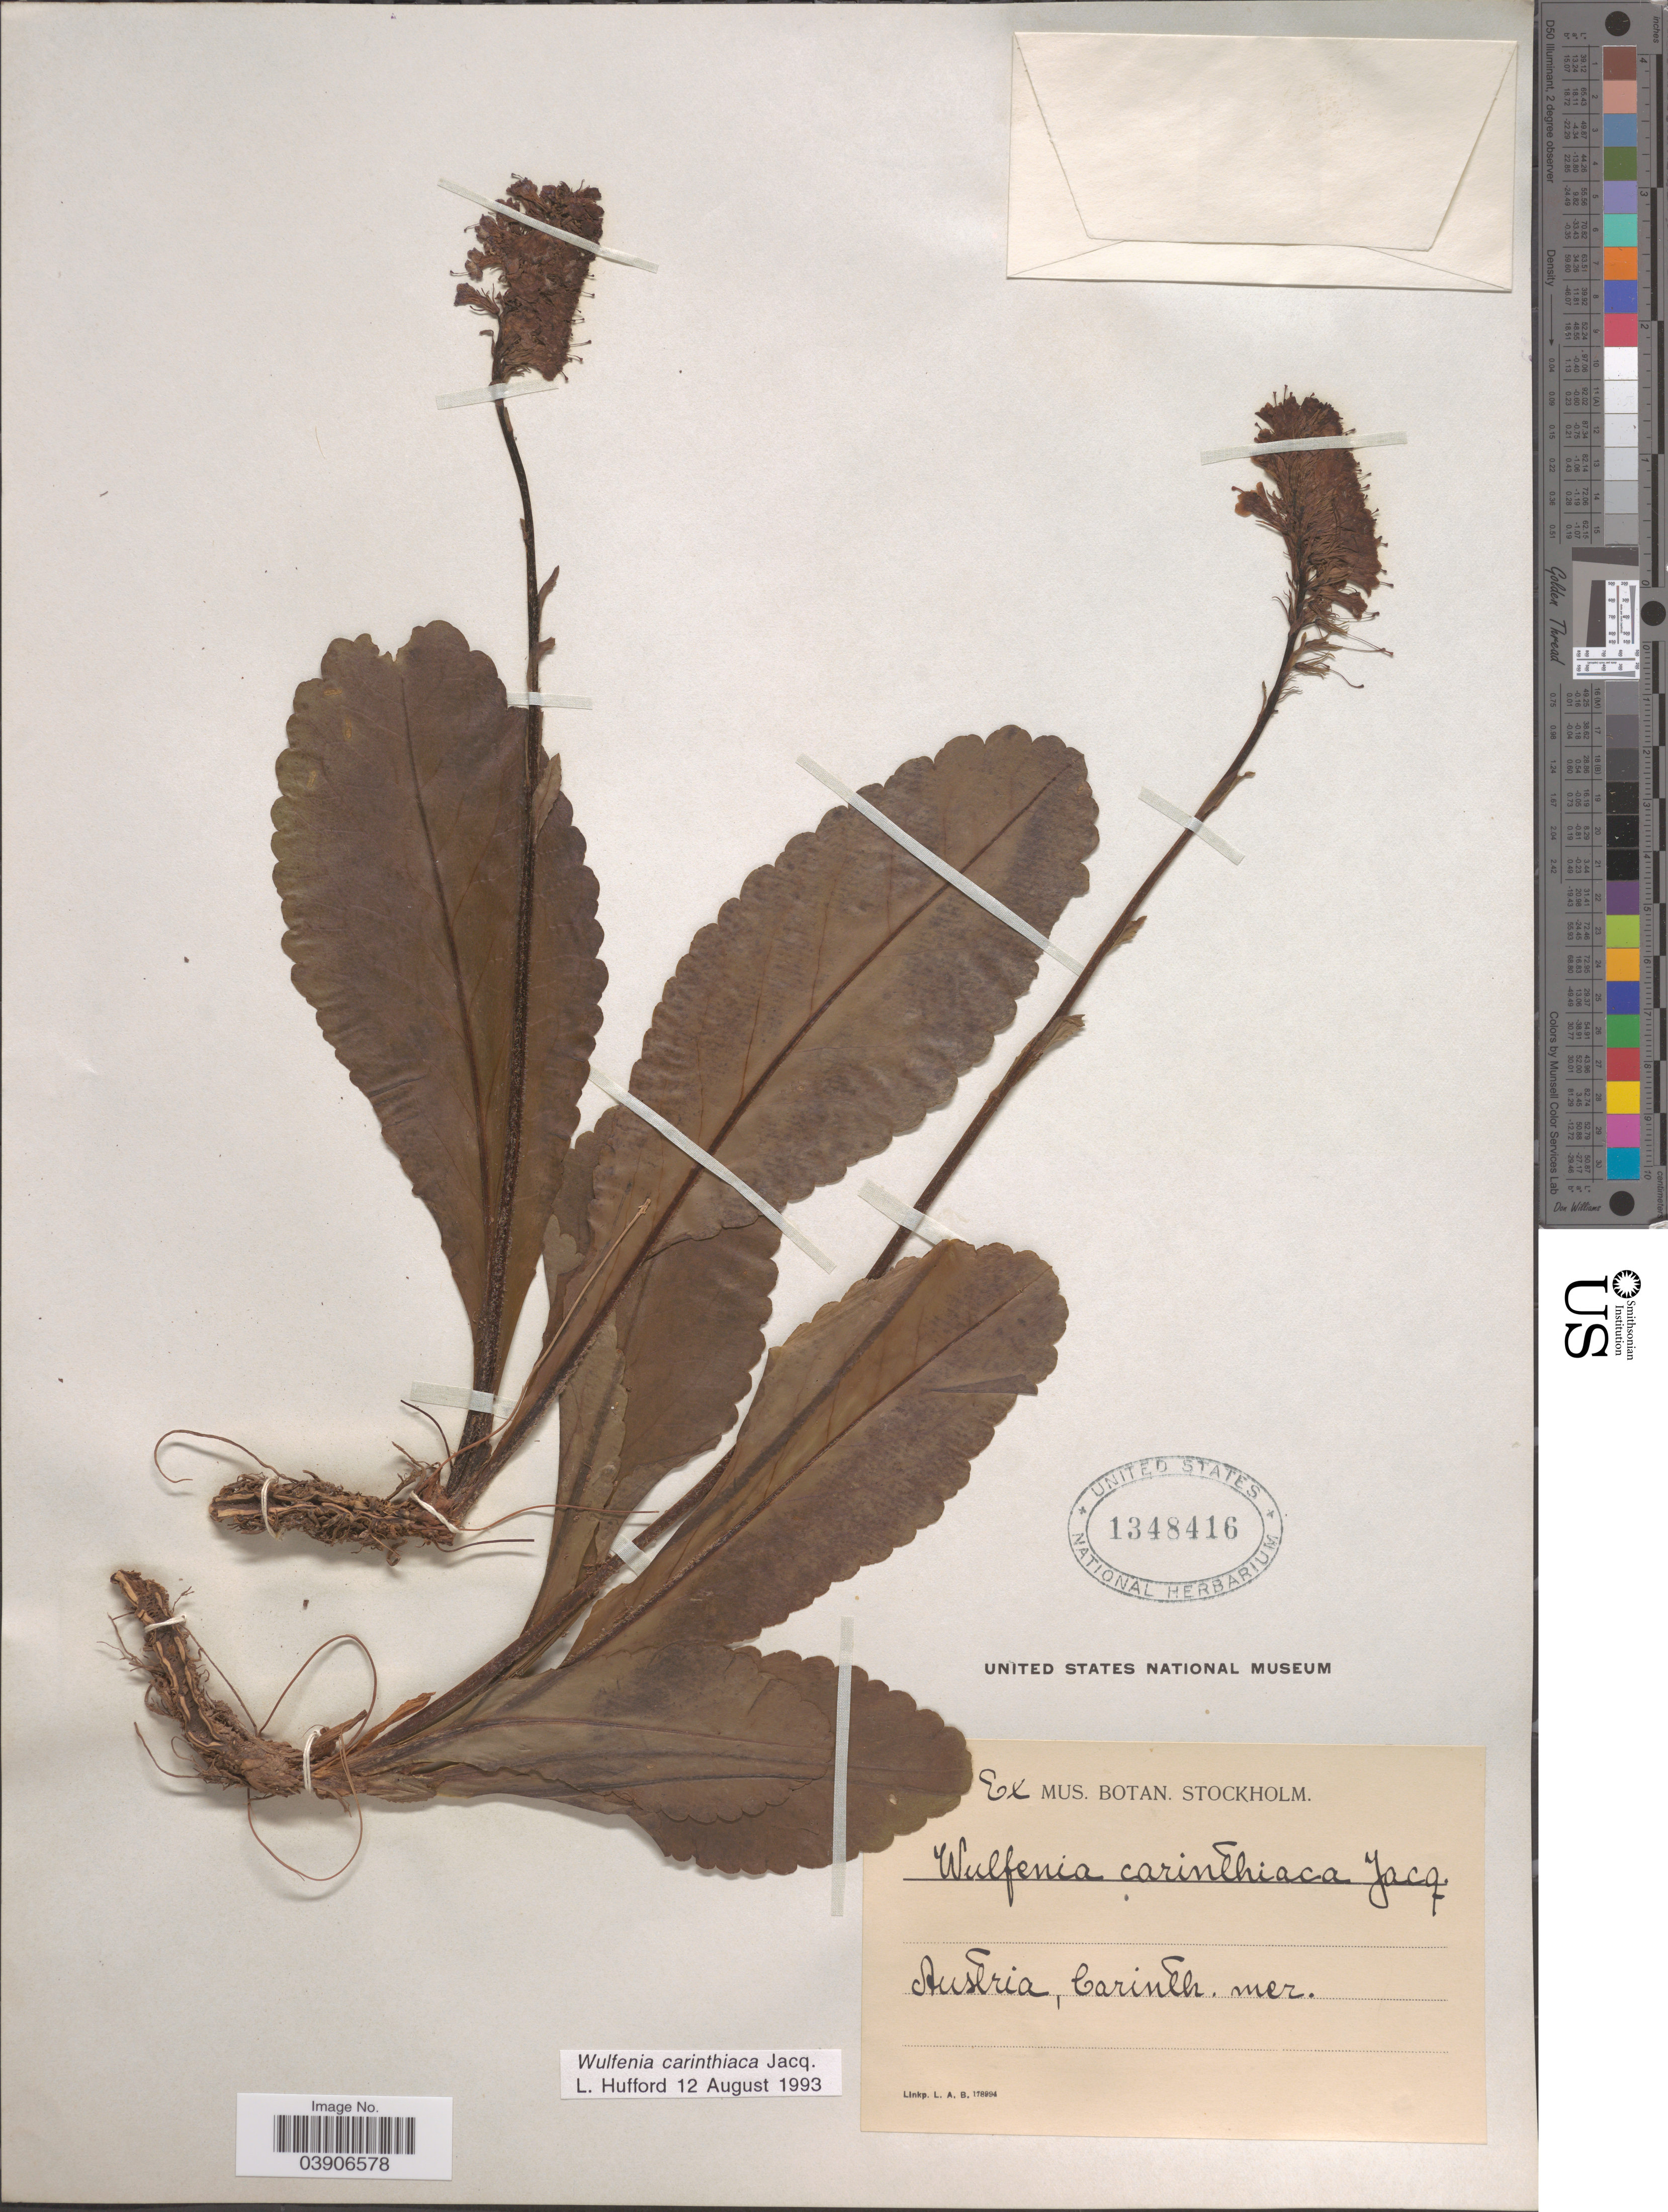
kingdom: Plantae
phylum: Tracheophyta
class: Magnoliopsida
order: Lamiales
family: Plantaginaceae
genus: Wulfenia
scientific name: Wulfenia carinthiaca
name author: Jacq.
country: Austria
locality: Carinth. mer.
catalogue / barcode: US 1348416